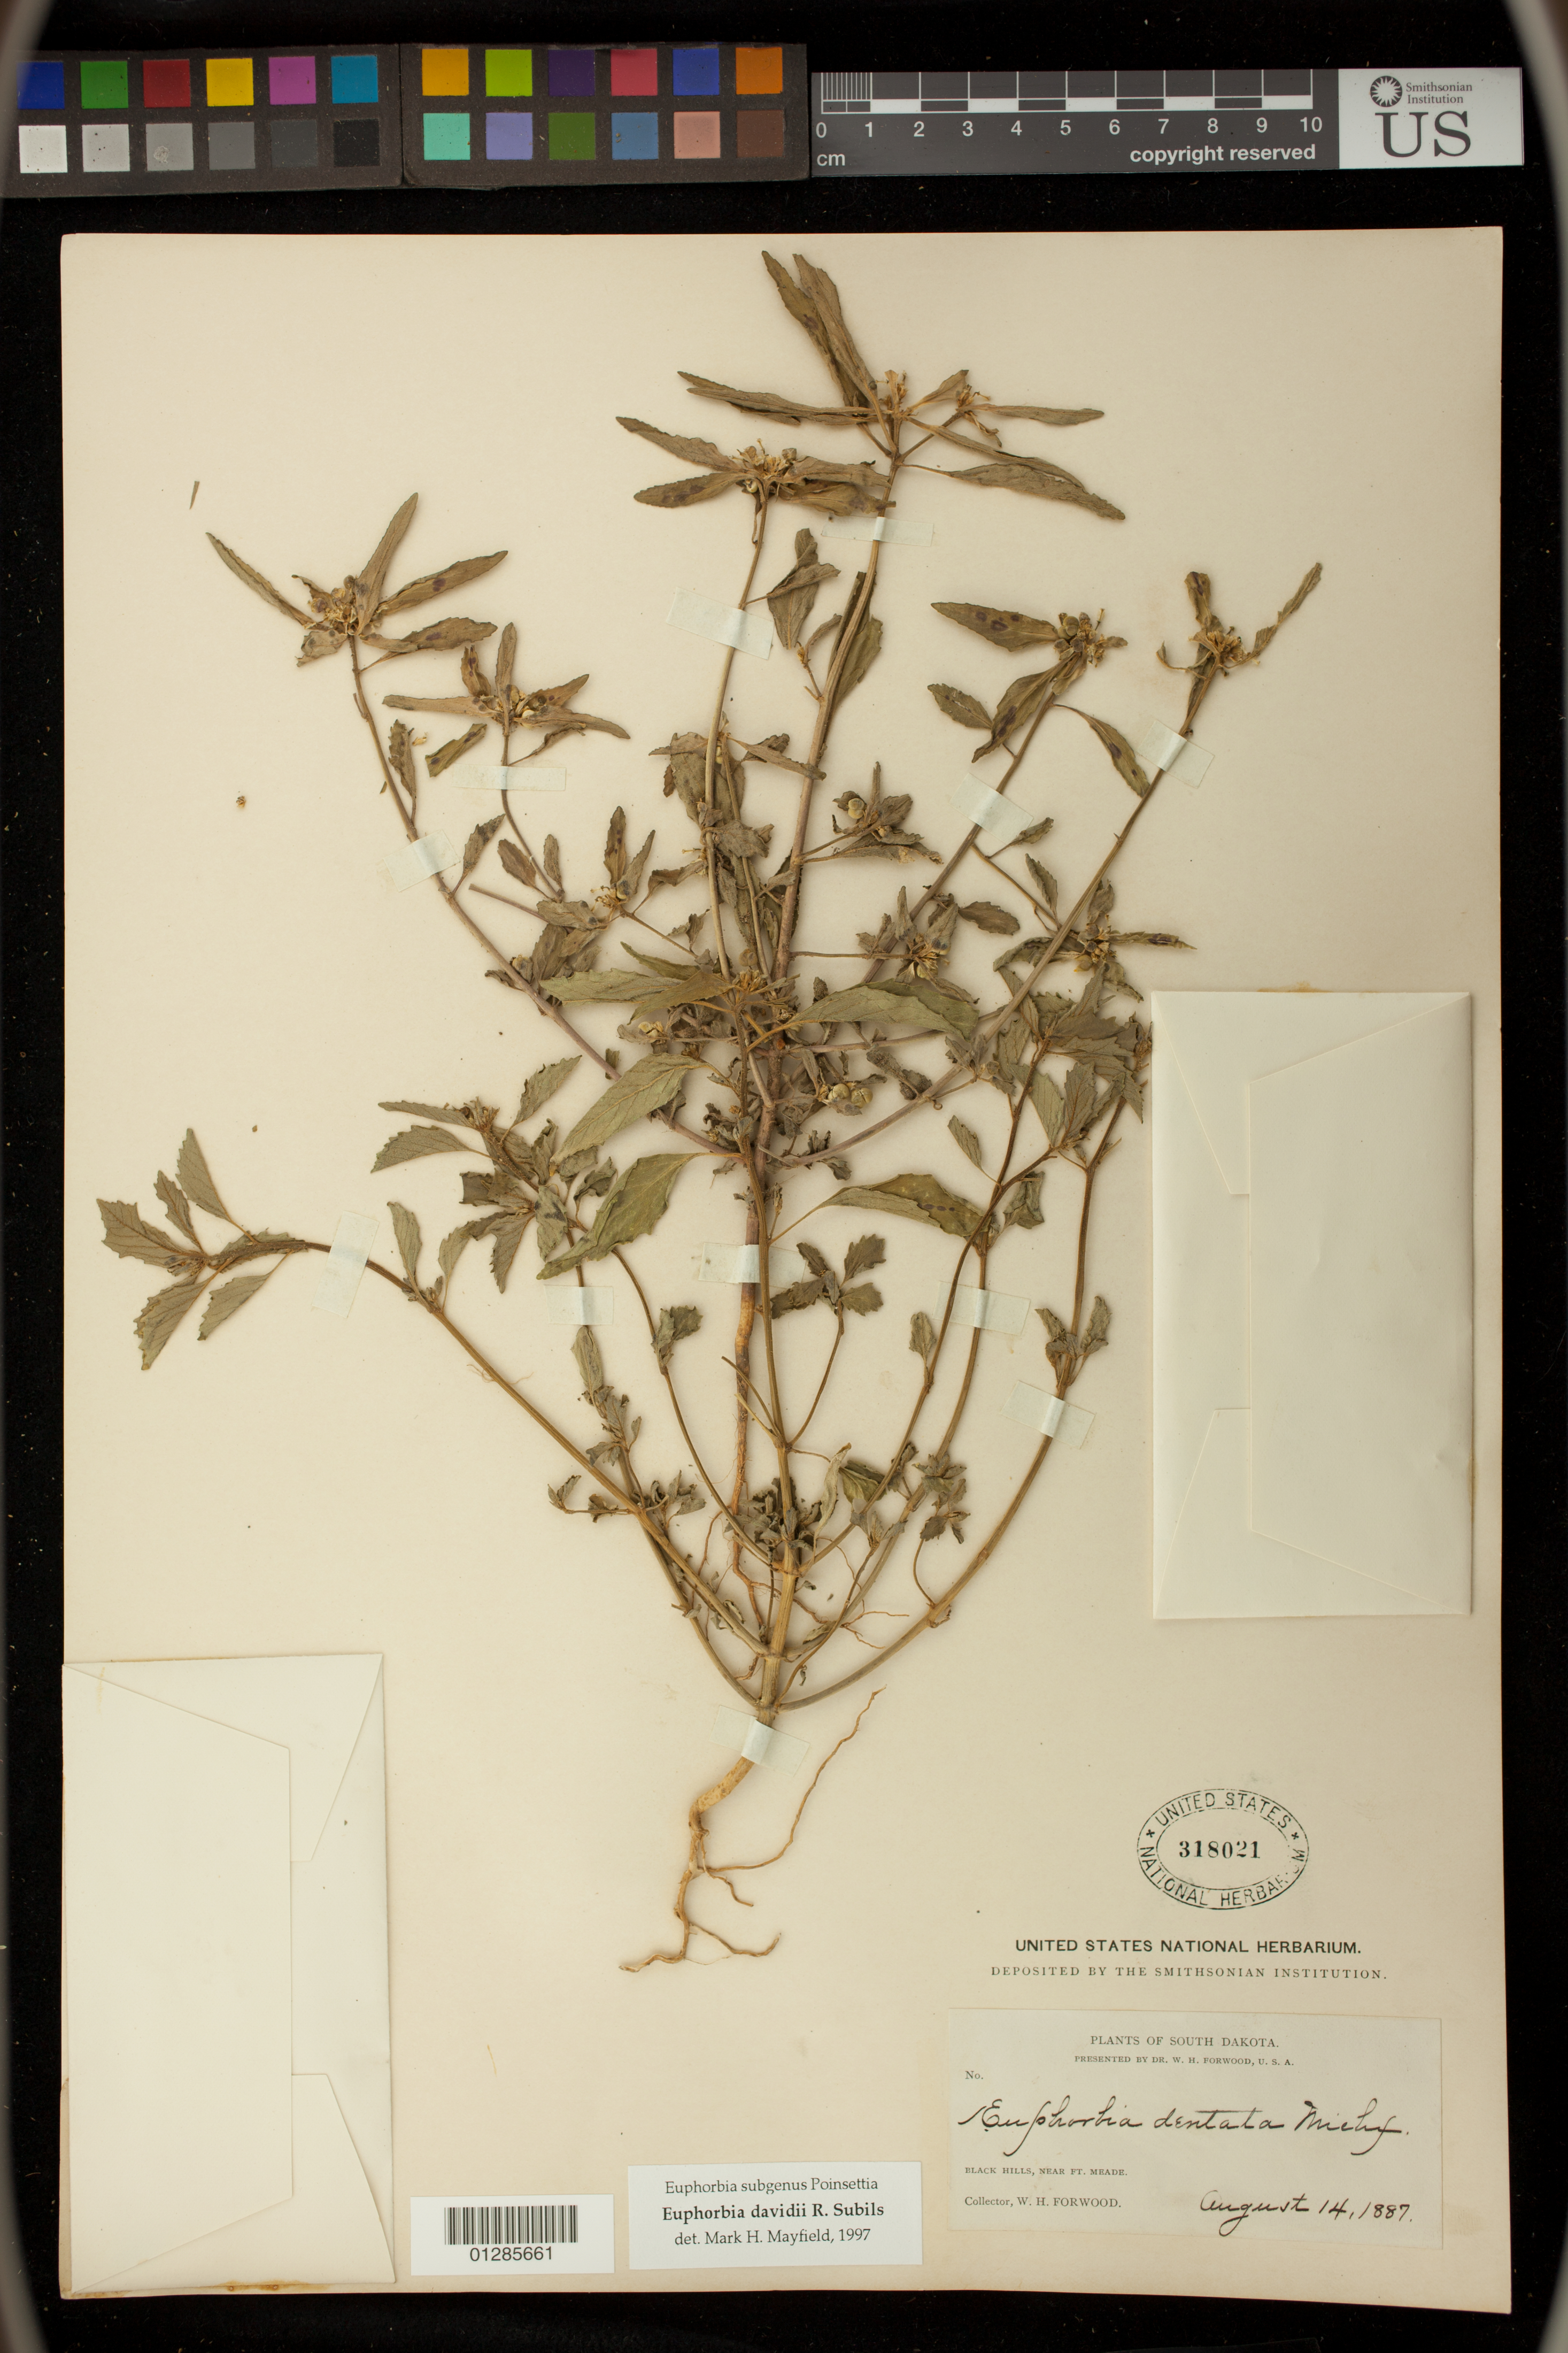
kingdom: Plantae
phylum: Tracheophyta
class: Magnoliopsida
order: Malpighiales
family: Euphorbiaceae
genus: Euphorbia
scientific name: Euphorbia davidii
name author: Subils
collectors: W. Forwood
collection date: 1887-08-14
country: United States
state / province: South Dakota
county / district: Meade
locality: Black Hills, Near Ft. Meade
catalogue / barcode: US 318021